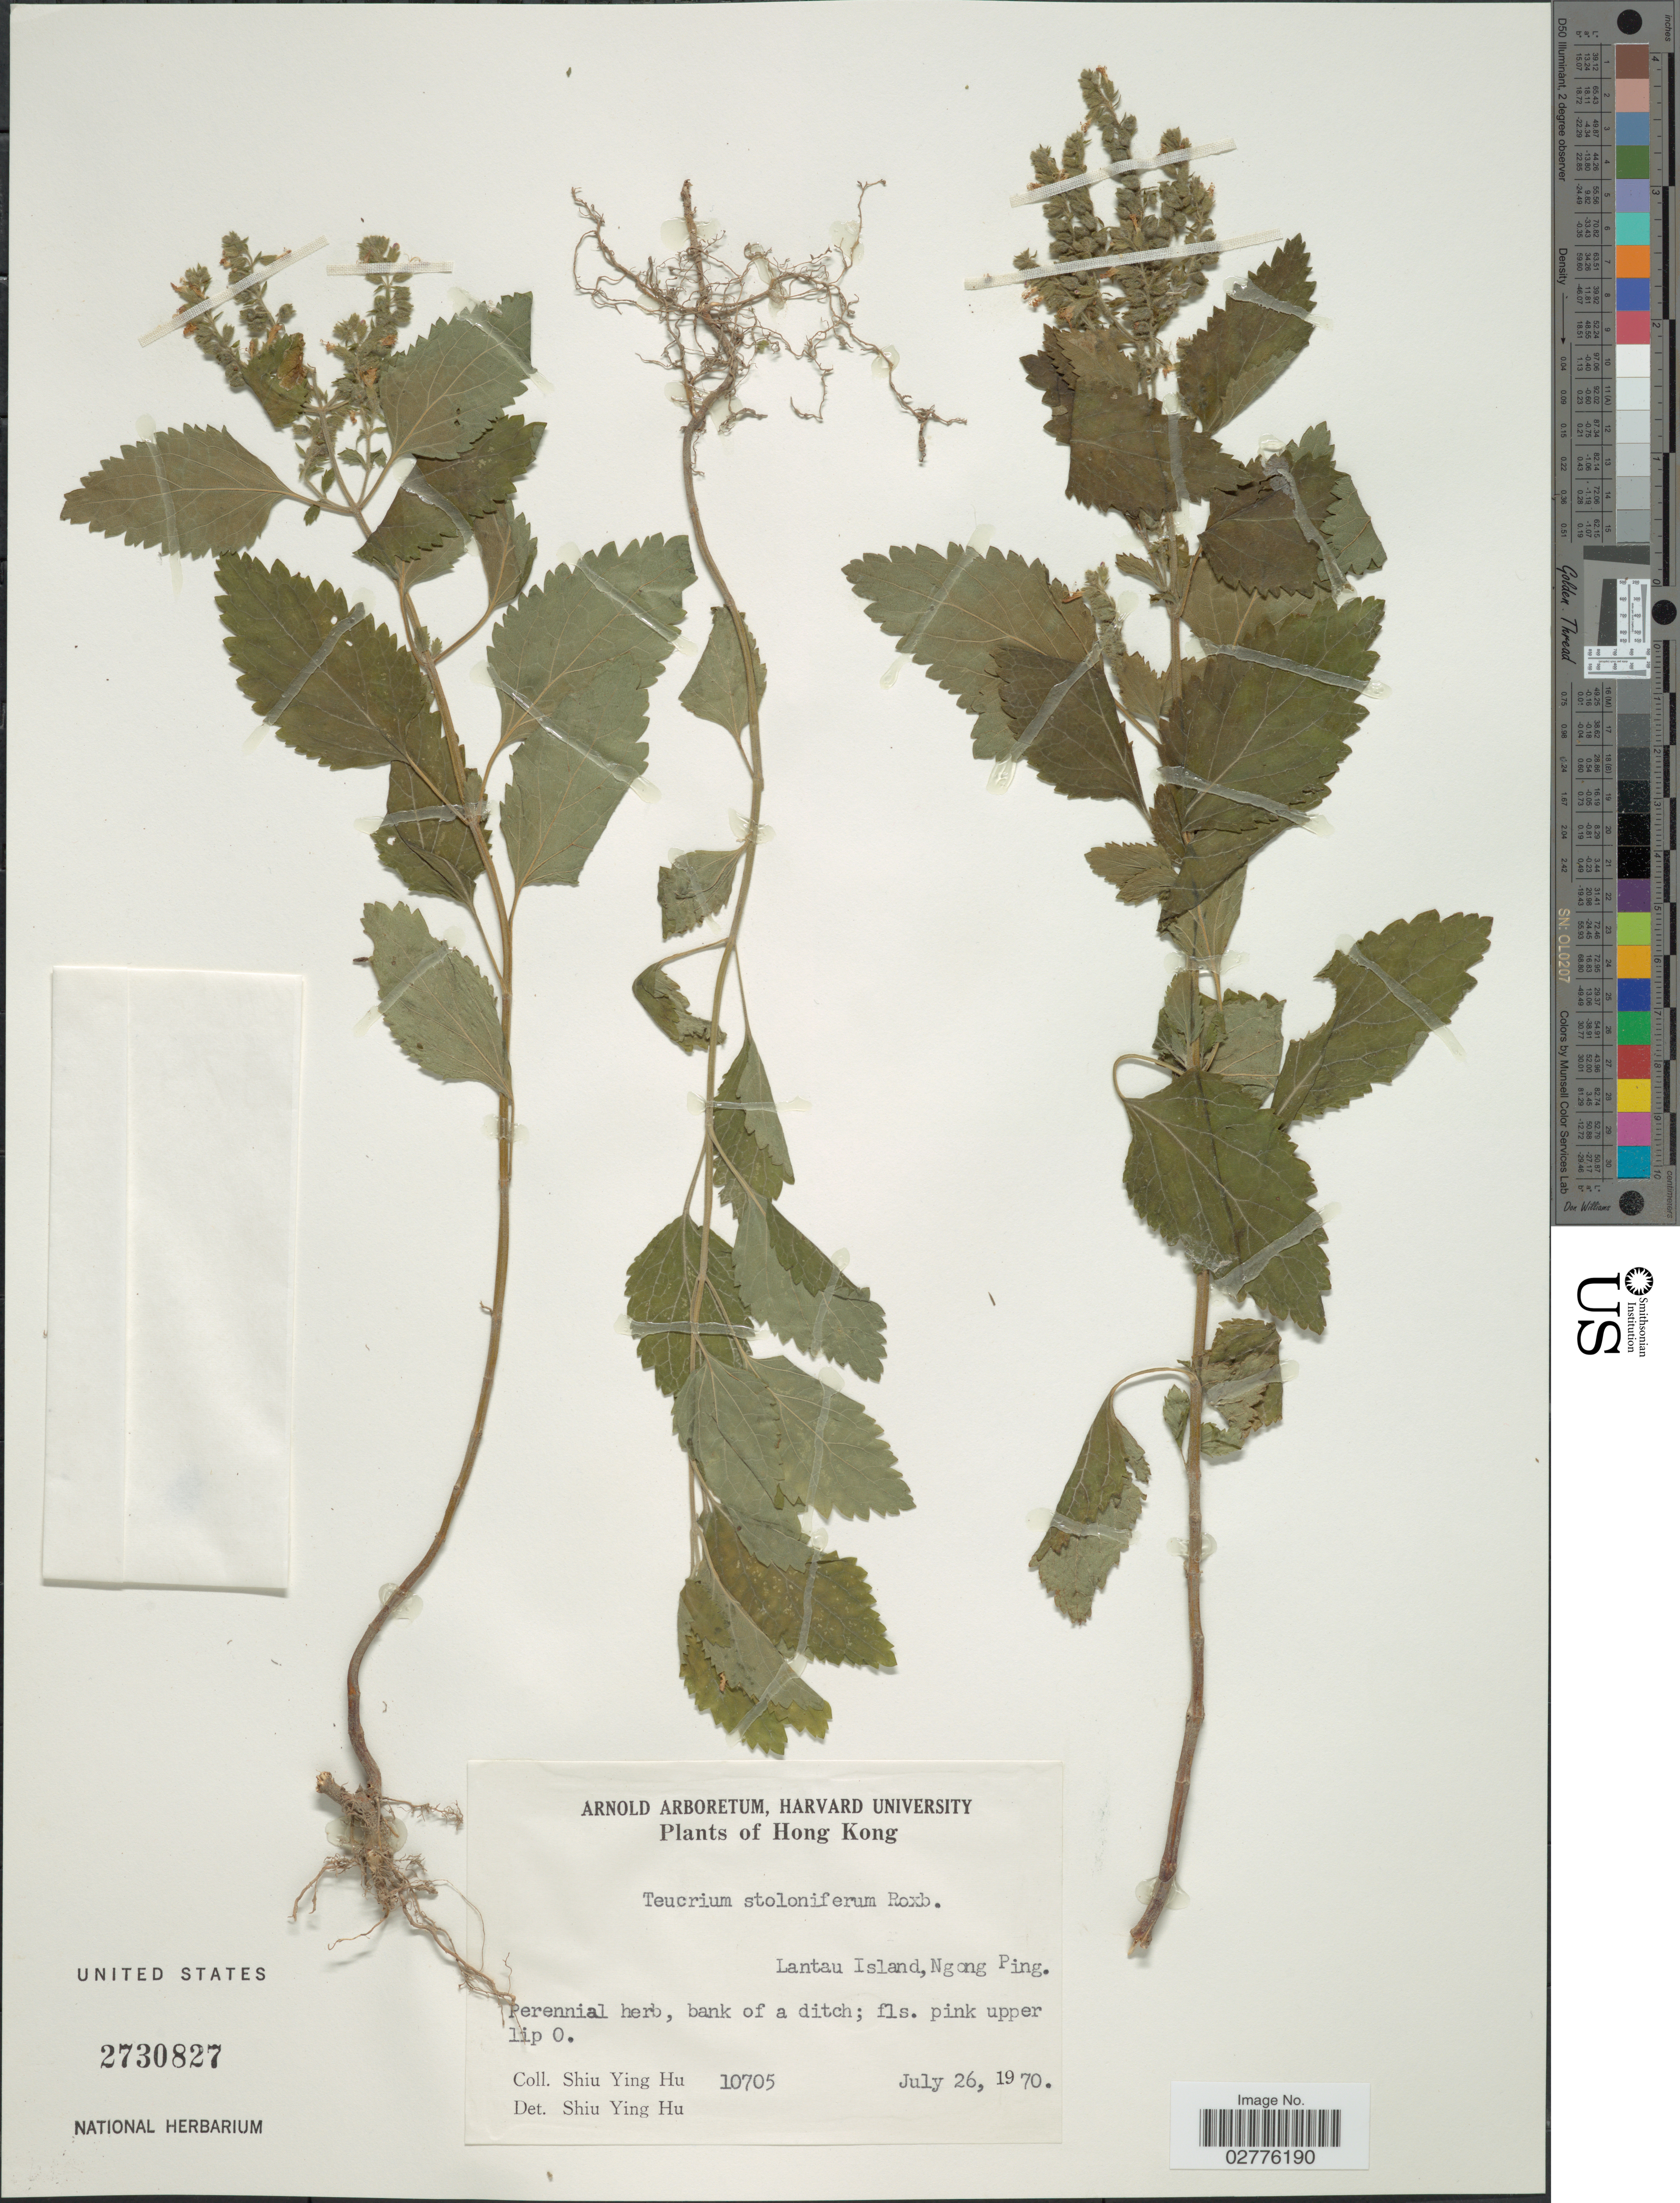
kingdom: Plantae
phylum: Tracheophyta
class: Magnoliopsida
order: Lamiales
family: Lamiaceae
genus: Teucrium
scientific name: Teucrium stoloniferum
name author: Ruiz & Pav.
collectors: S. Y. Hu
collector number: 10705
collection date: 1970-07-26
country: China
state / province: Hong Kong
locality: Lantau Island, Ngong Ping.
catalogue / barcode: US 2730827